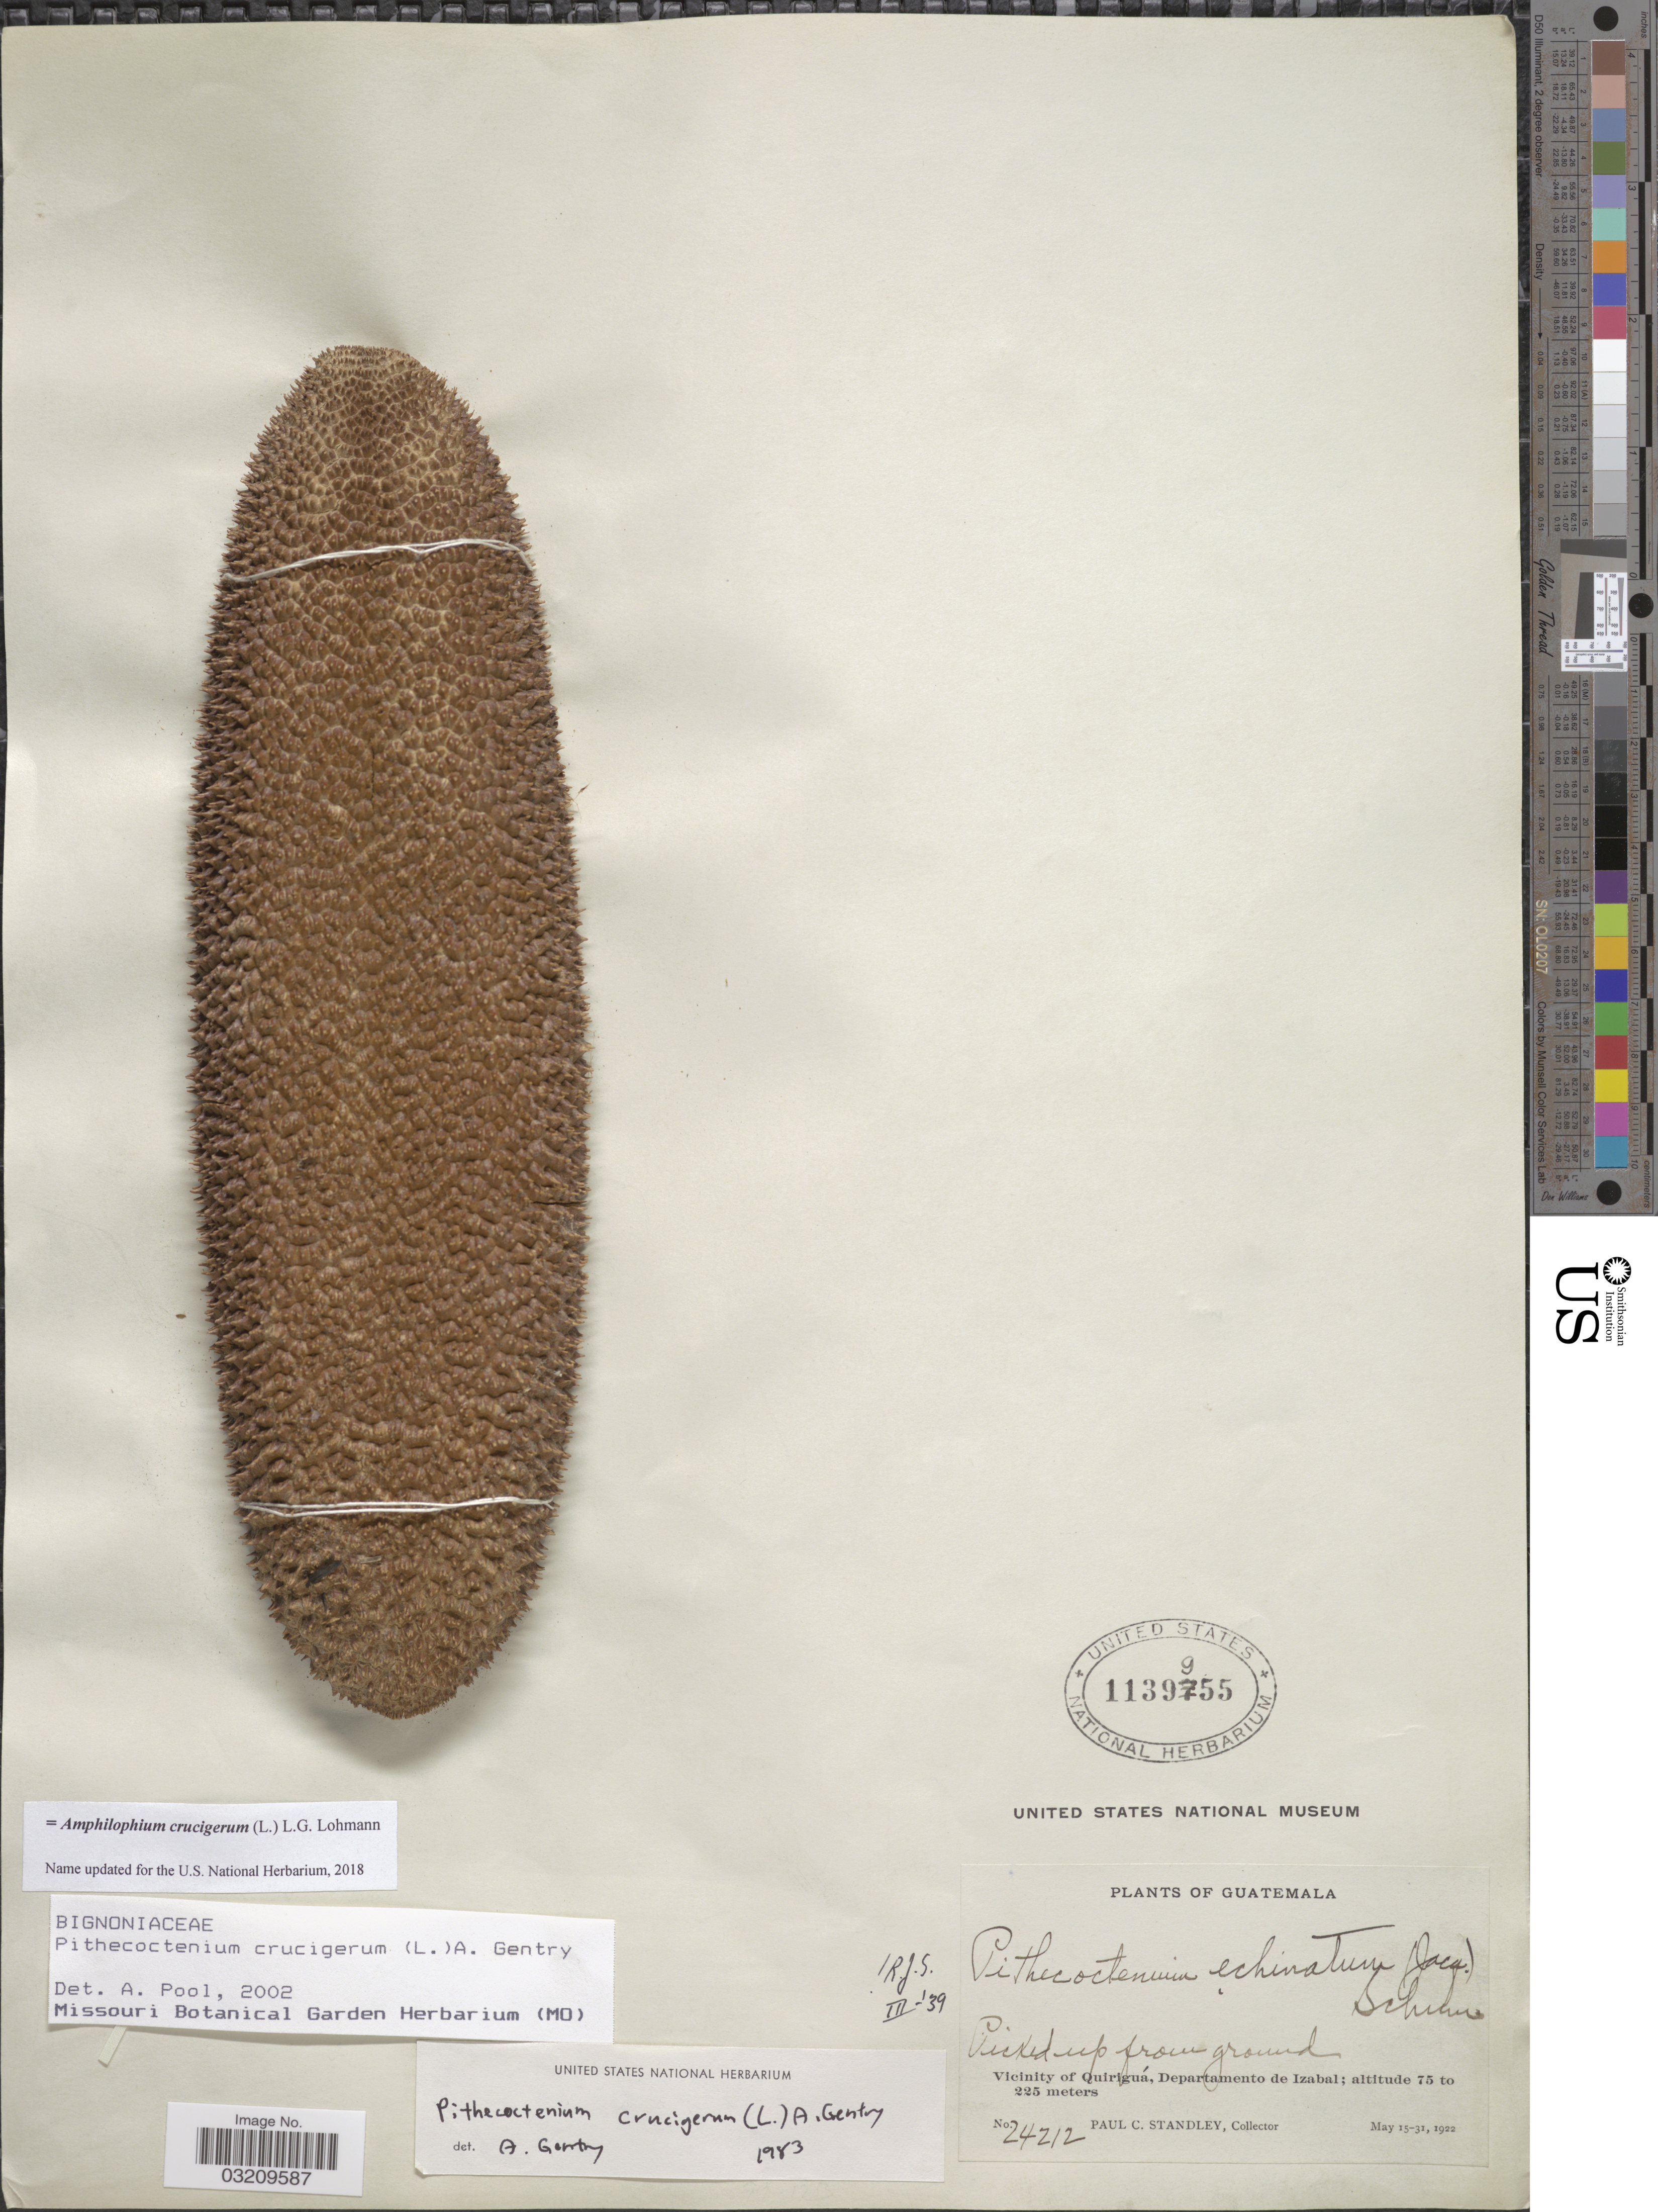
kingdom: Plantae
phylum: Tracheophyta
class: Magnoliopsida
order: Lamiales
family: Bignoniaceae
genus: Amphilophium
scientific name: Amphilophium crucigerum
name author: (L.) L.G. Lohmann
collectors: P. C. Standley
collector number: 24212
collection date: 1922-05-15/1922-05-31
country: Guatemala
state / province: Izabal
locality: Vicinity of Quiriguá, Departamento de Izabal.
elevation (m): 75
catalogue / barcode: US 1139955